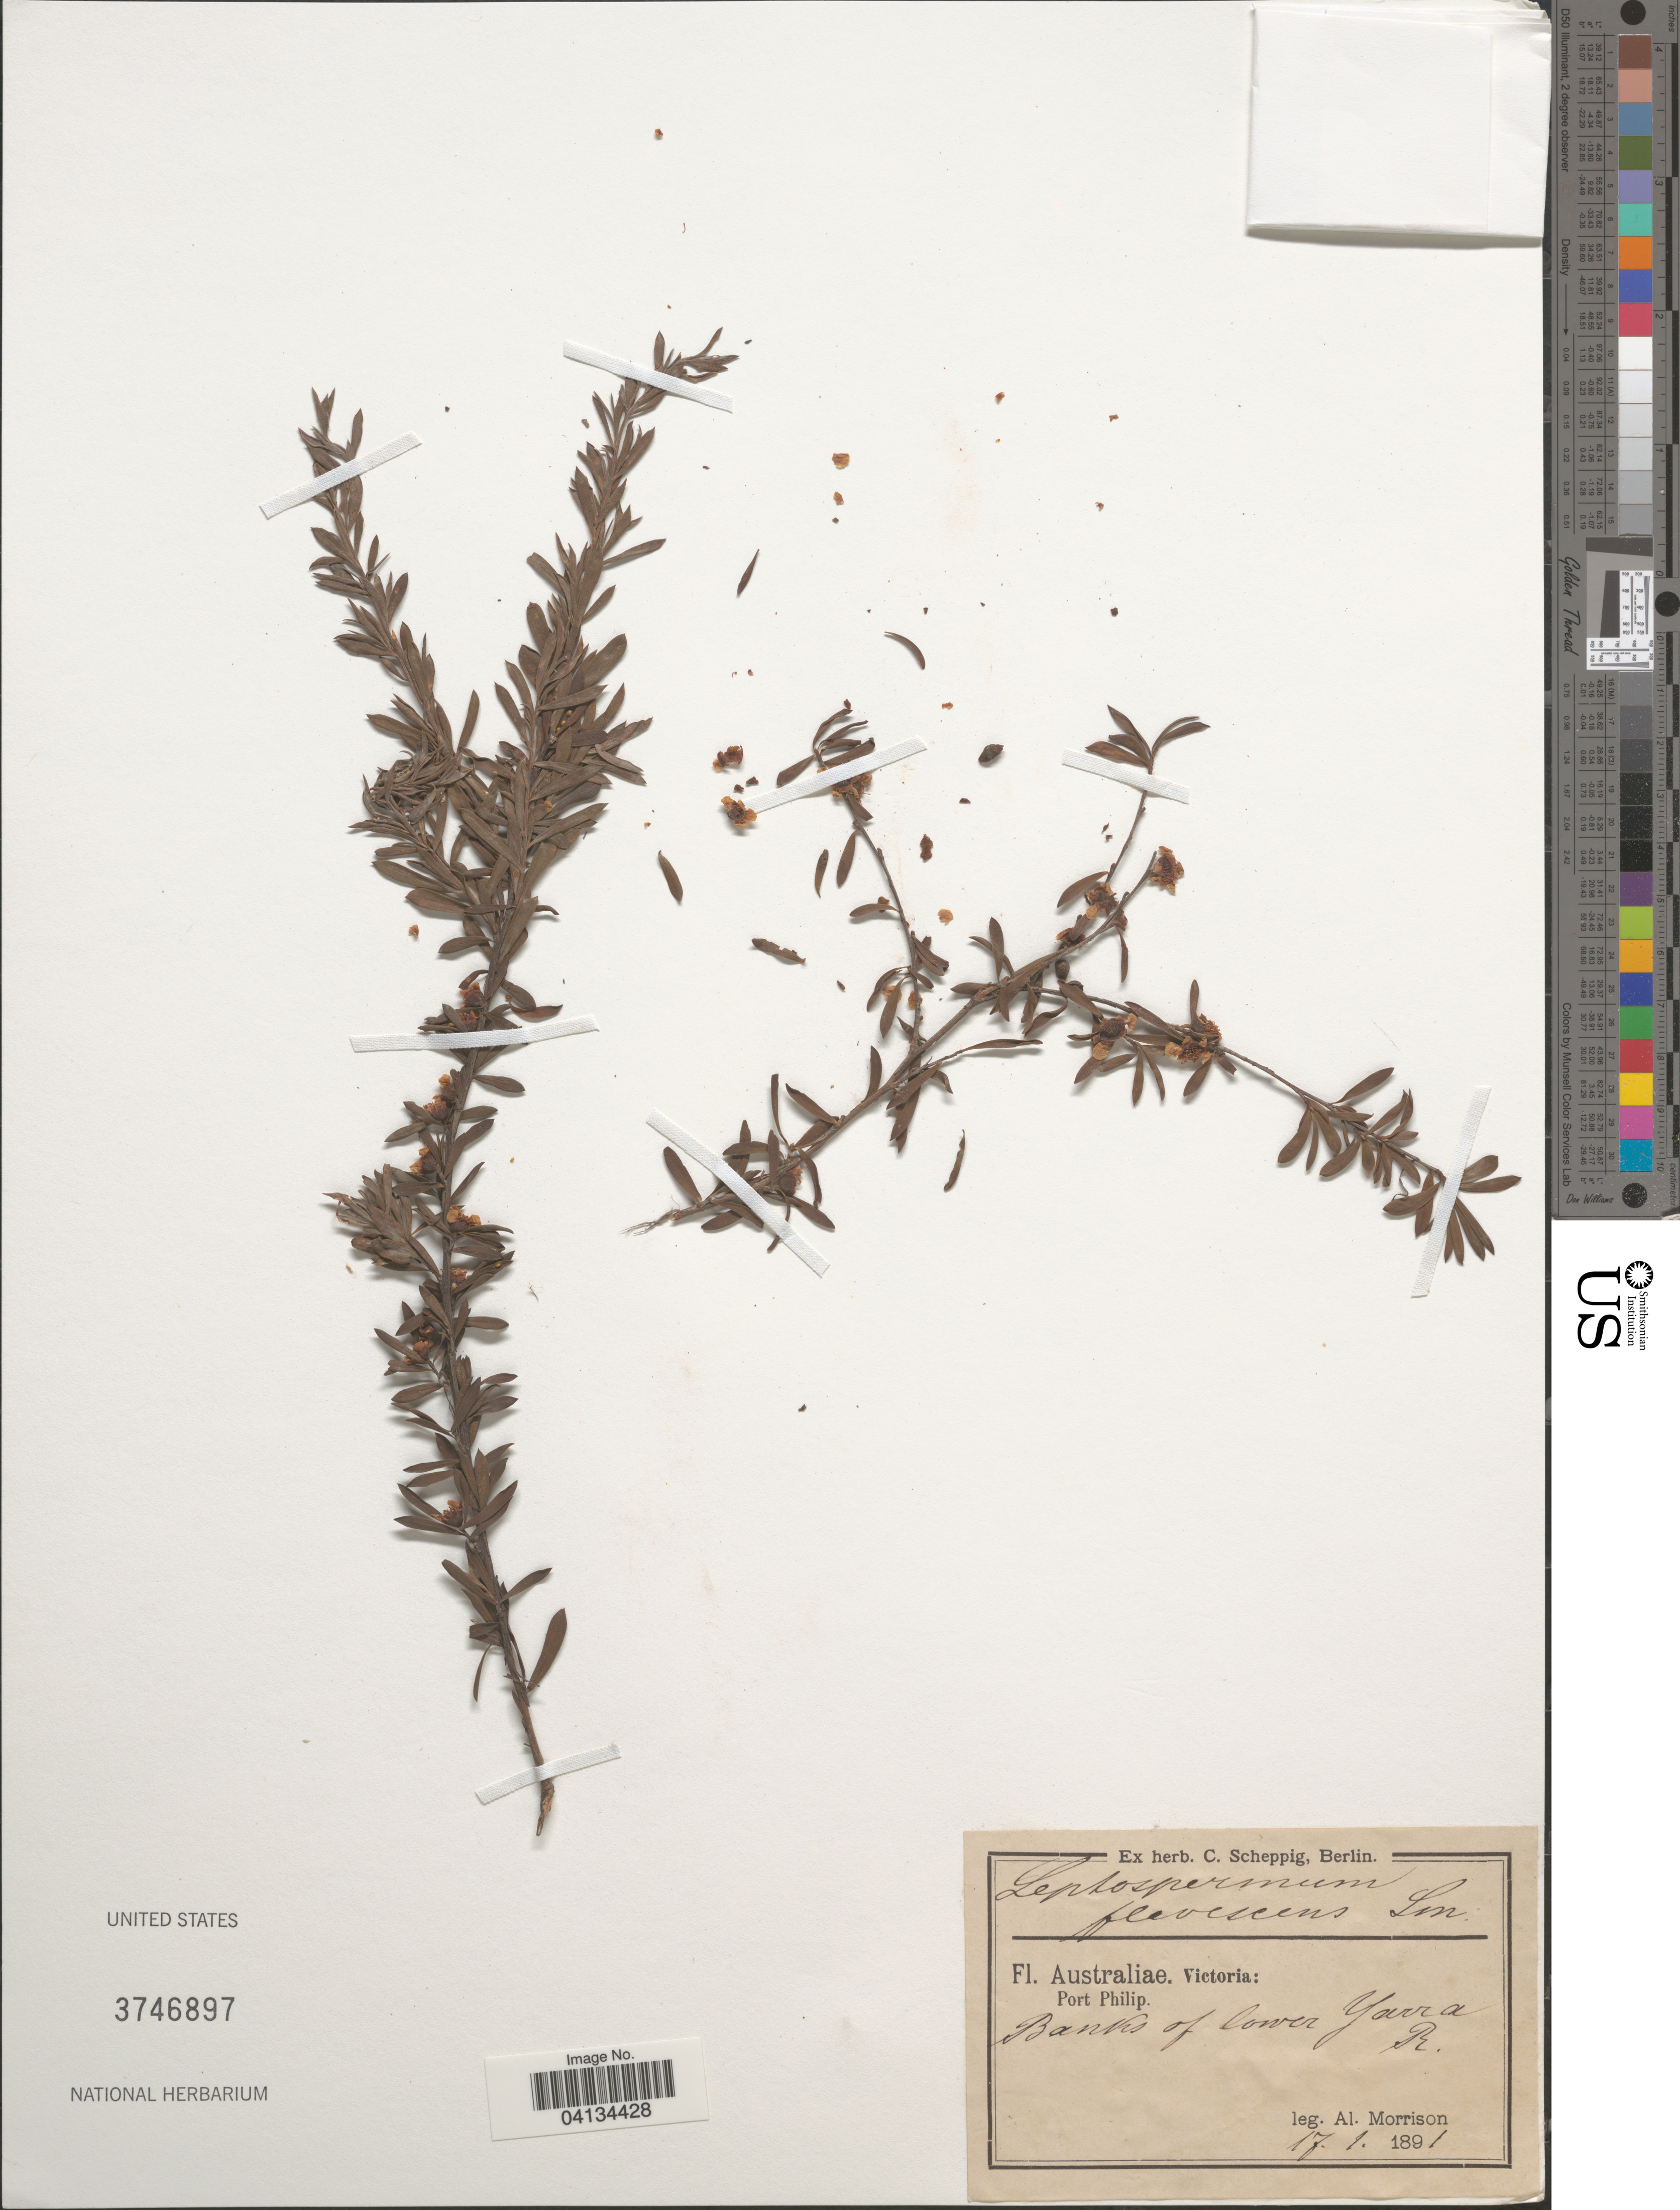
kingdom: Plantae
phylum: Tracheophyta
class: Magnoliopsida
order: Myrtales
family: Myrtaceae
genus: Leptospermum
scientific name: Leptospermum polygalifolium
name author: Salisb.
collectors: A. Morrison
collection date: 1891-01-17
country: Australia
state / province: Victoria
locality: Australiae. Victoria: Port Philip. Banks of lower Yarra R.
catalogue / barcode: US 3746897